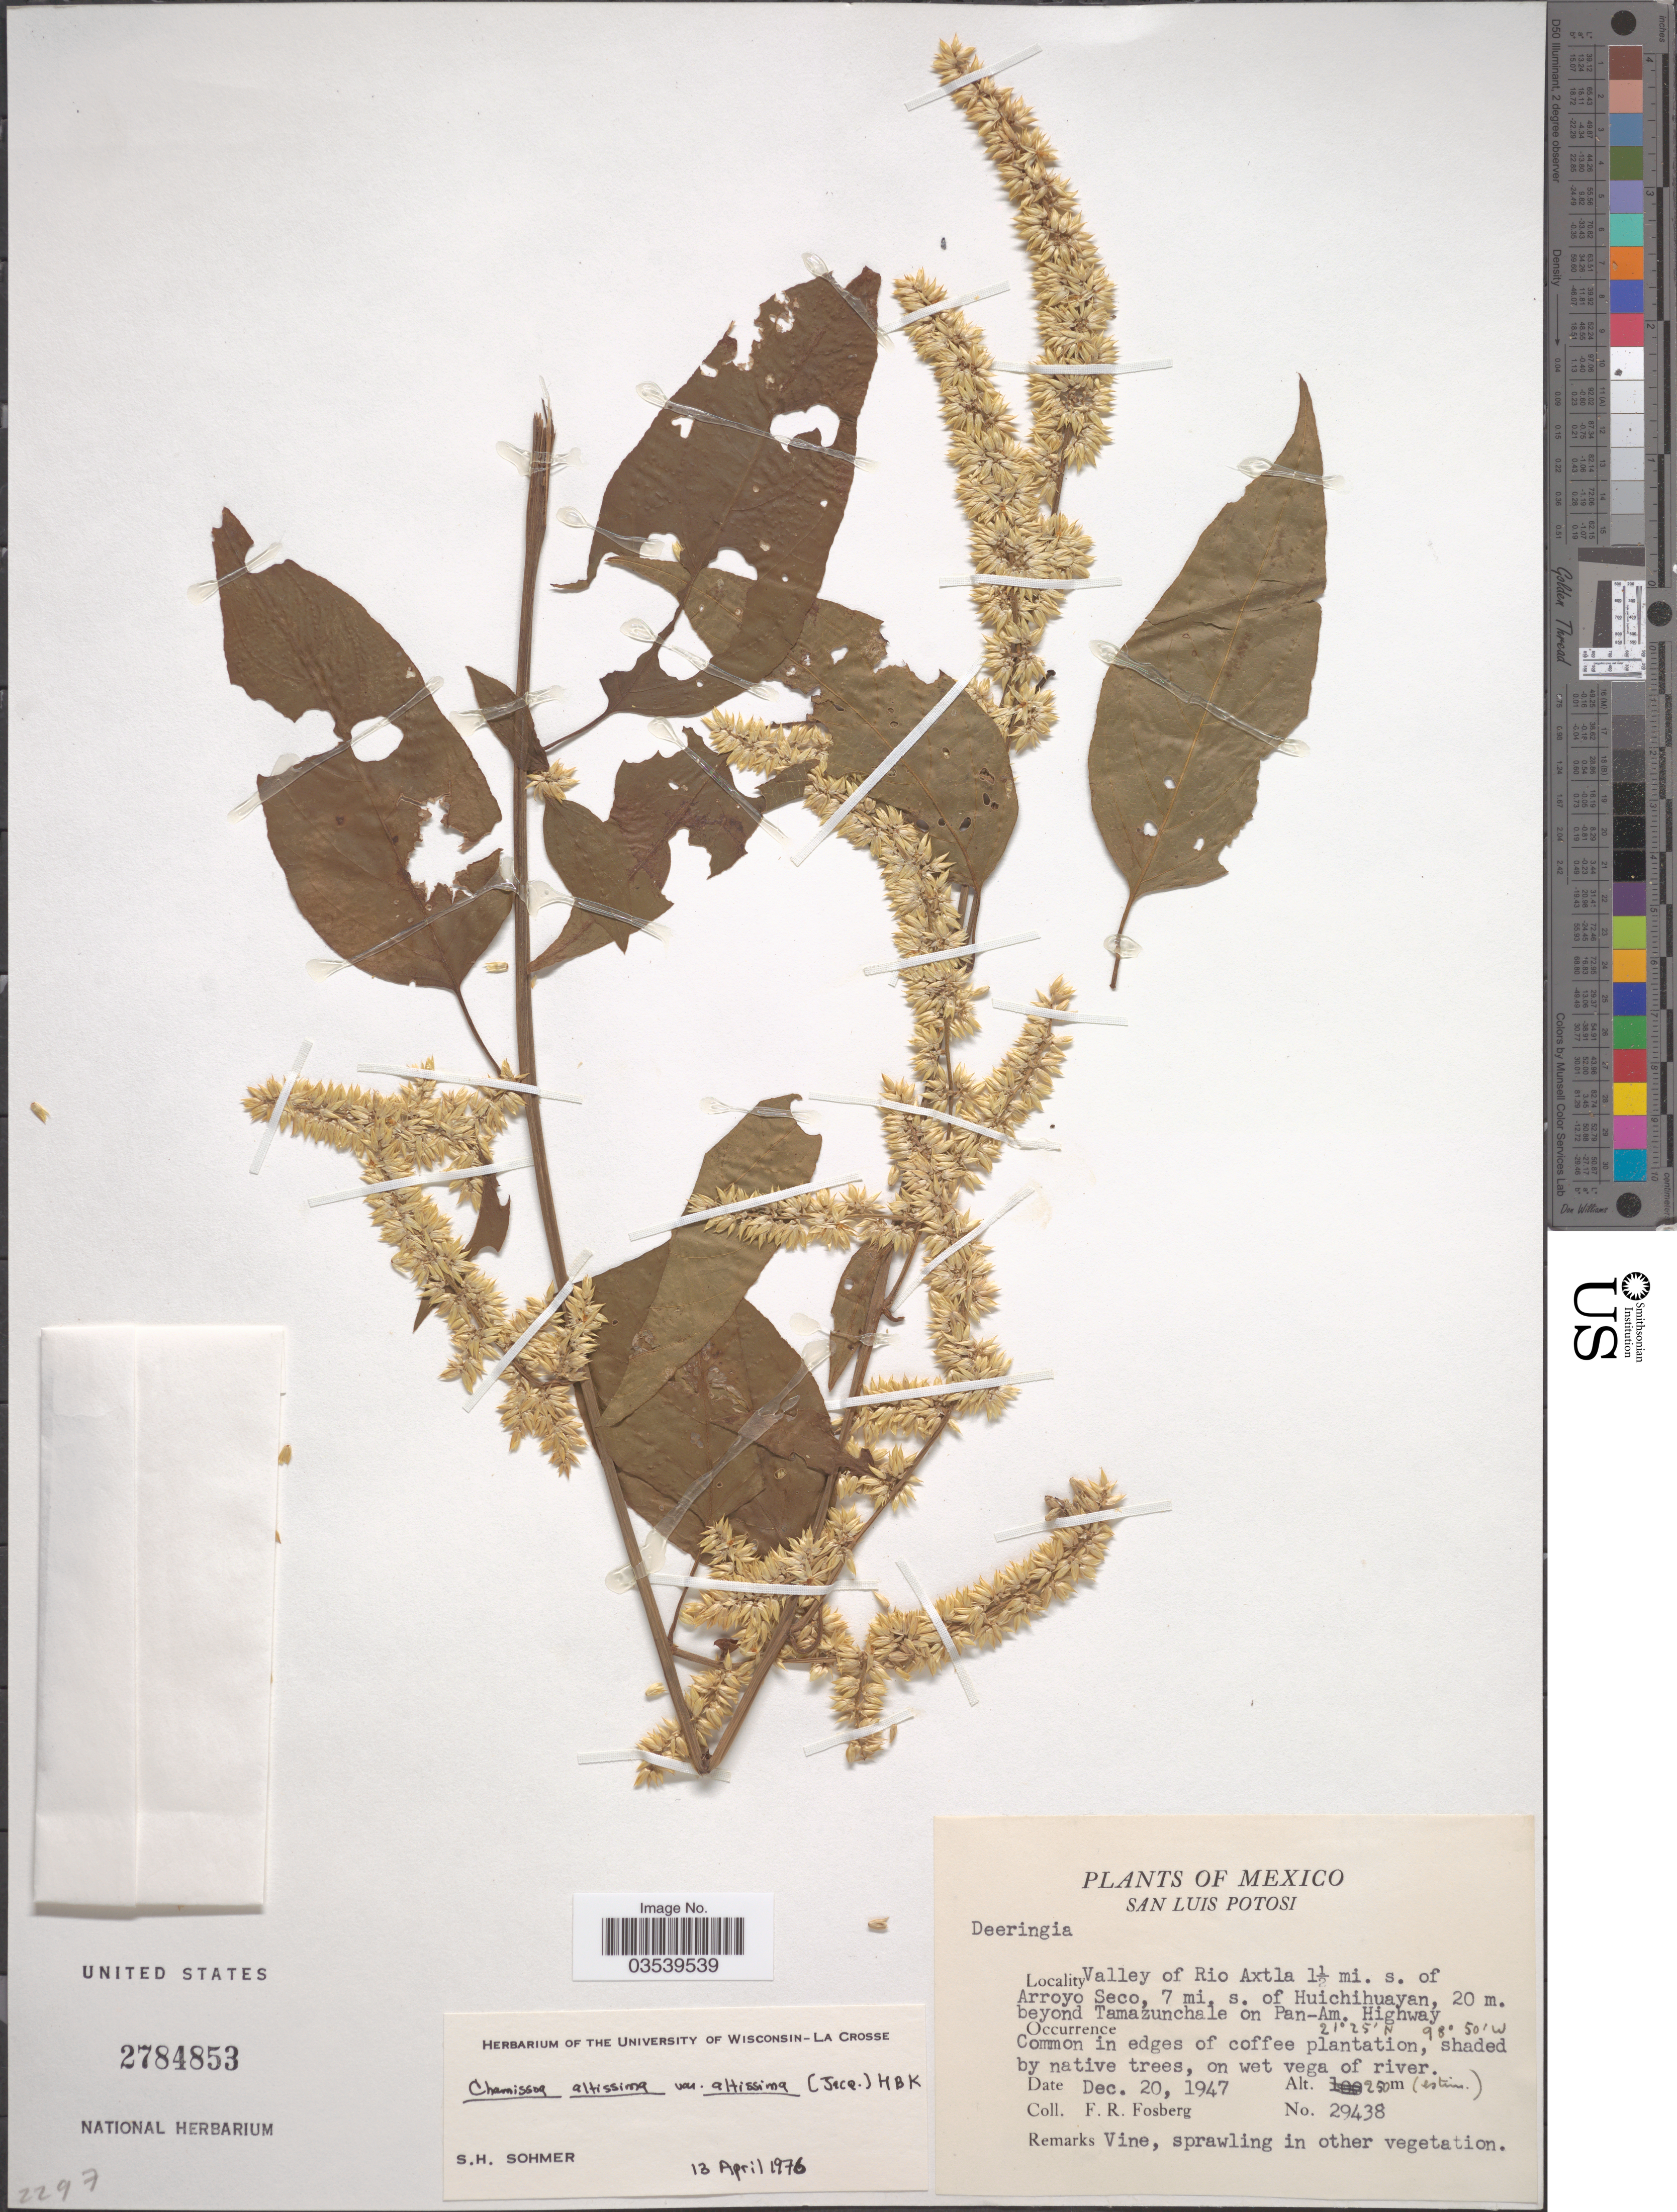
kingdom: Plantae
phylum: Tracheophyta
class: Magnoliopsida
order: Caryophyllales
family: Amaranthaceae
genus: Chamissoa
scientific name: Chamissoa altissima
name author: (Jacq.) Kunth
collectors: F. R. Fosberg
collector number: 29438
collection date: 1947-12-20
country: Mexico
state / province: San Luis Potosí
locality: Valley of Rio Axtla 1½ mi. s. of Arroyo Seco, 7 mi. s. of Huichihuayan, 20 m. beyond Tamazunchale on Pan-Am Highway.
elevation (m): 250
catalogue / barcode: US 2784853